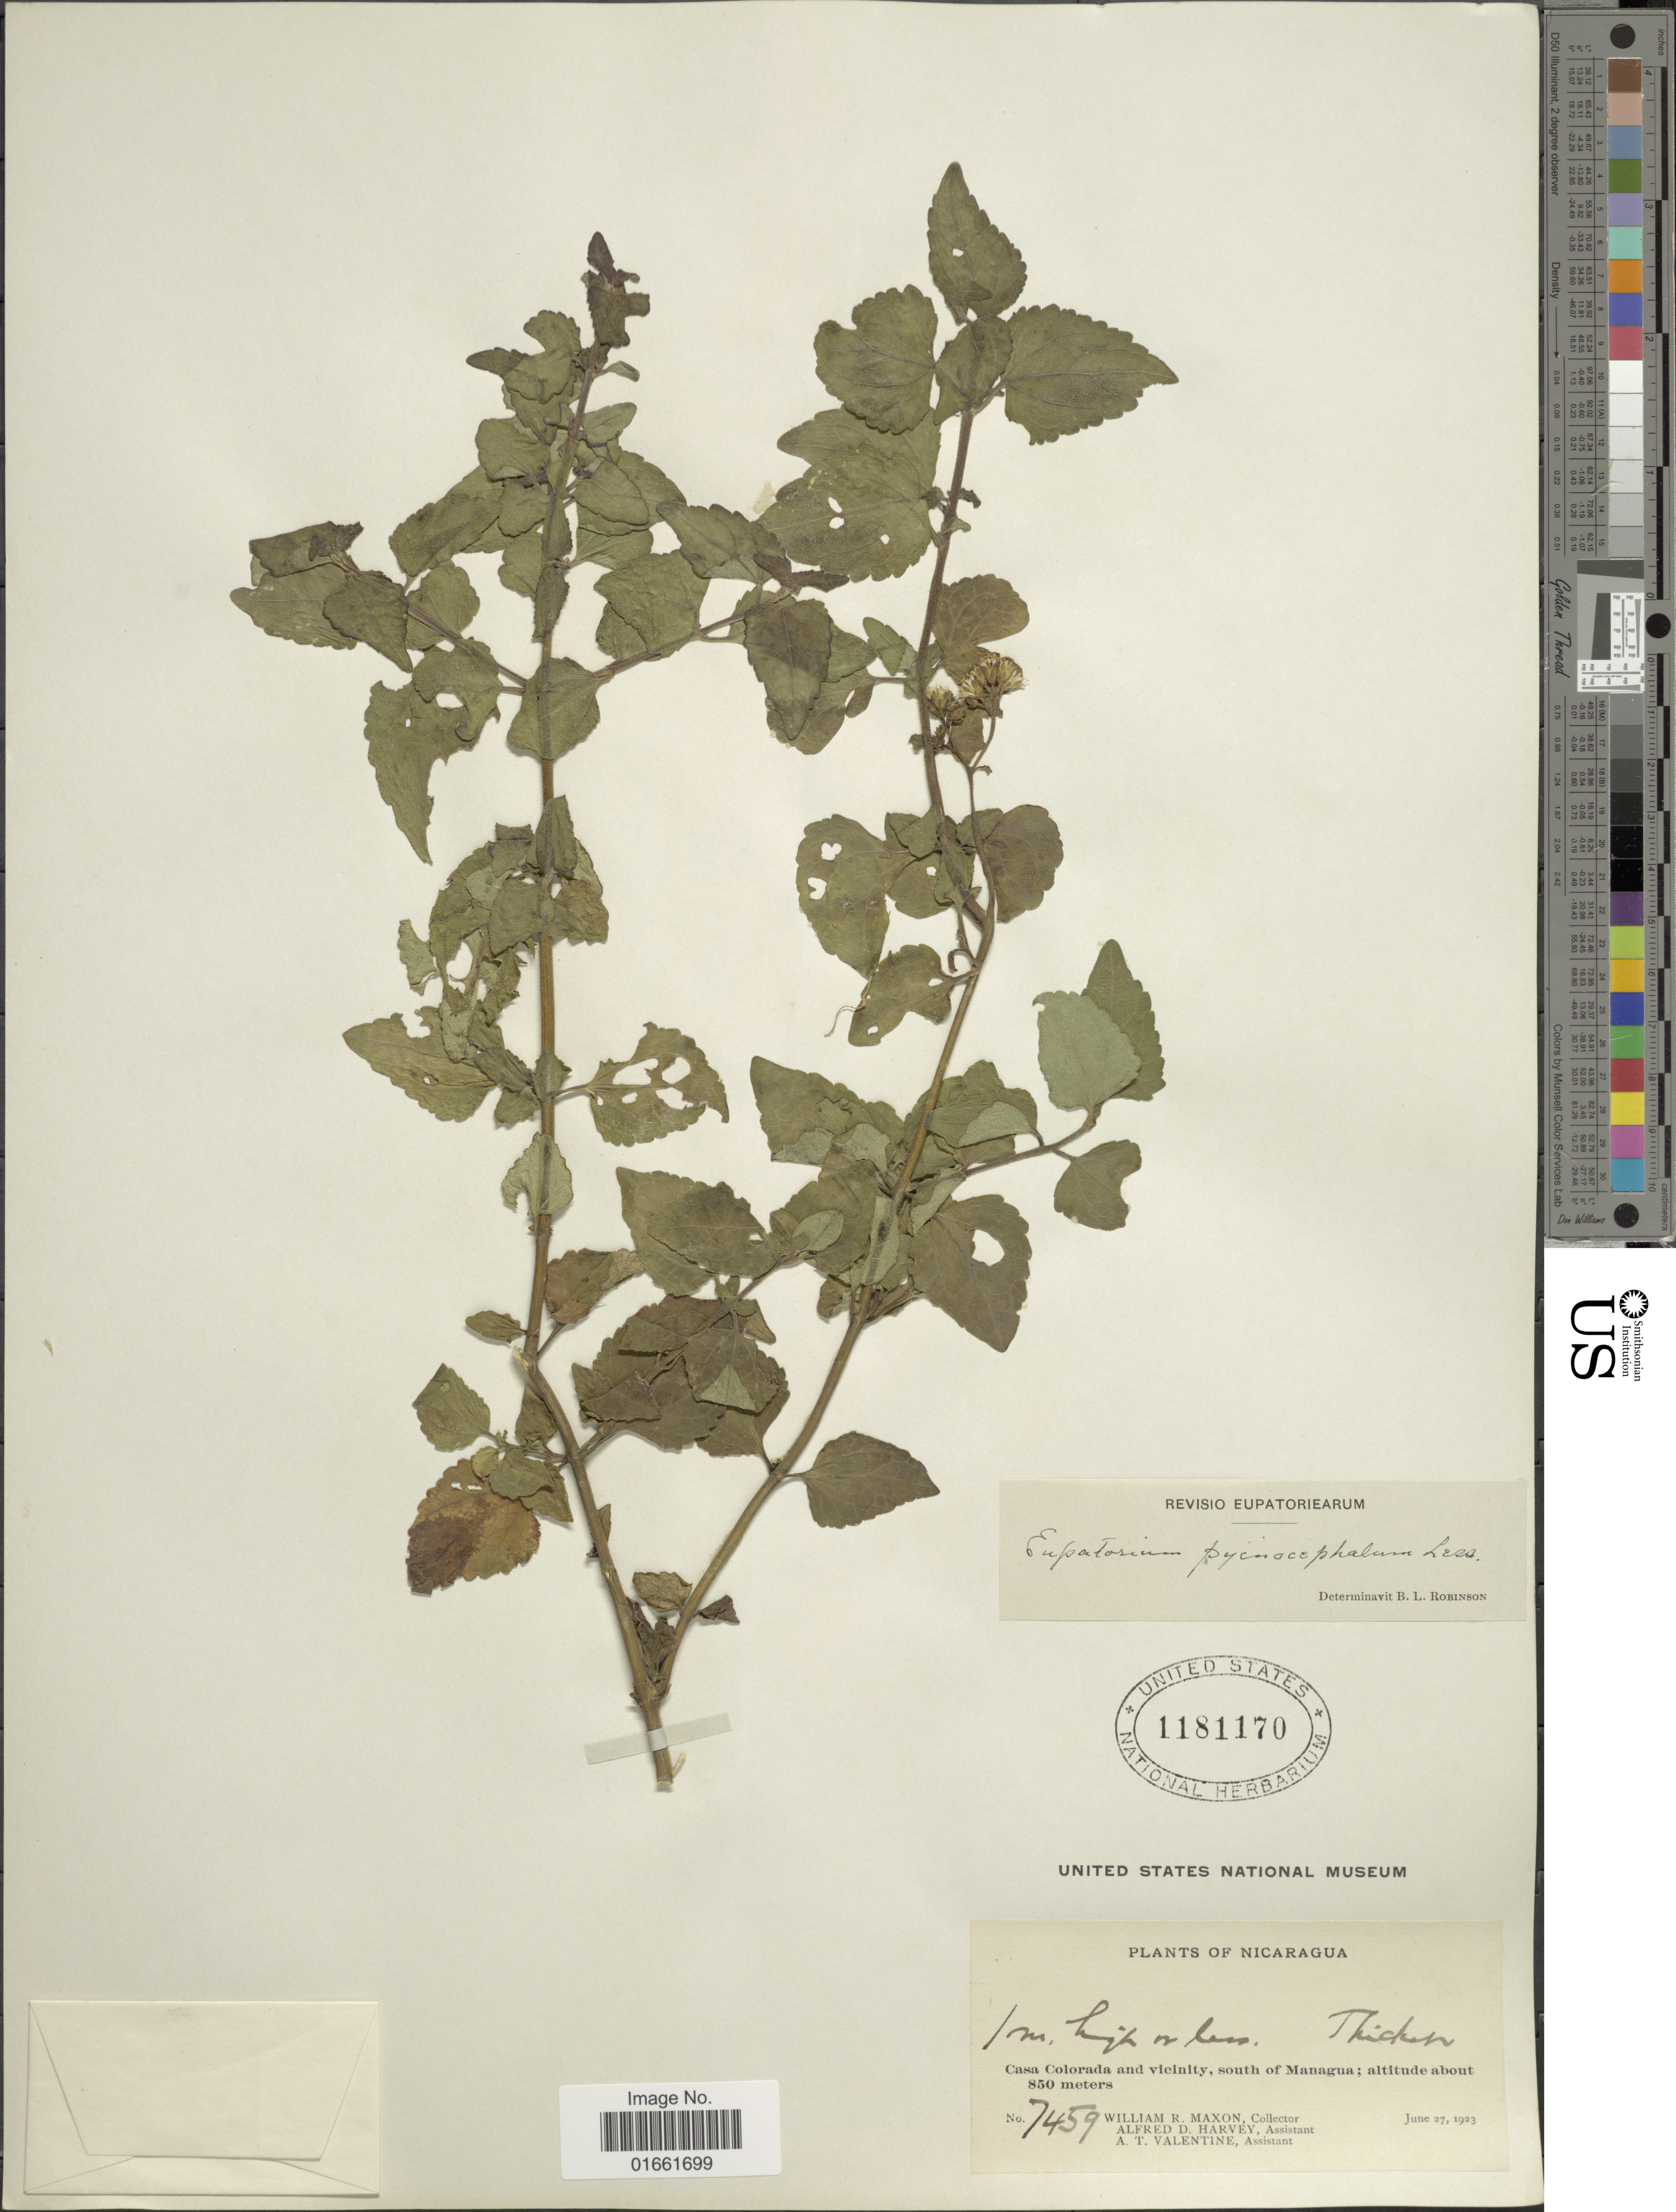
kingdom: Plantae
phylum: Tracheophyta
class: Magnoliopsida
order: Asterales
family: Asteraceae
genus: Fleischmannia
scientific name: Fleischmannia pratensis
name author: (Klatt) R.M. King & H. Rob.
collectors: W. R. Maxon, A. D. Harvey & A. Valentine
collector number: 7459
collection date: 1923-06-27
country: Nicaragua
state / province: Managua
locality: Casa Colorada and Vicinity, south of Managua.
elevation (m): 850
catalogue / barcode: US 1181170